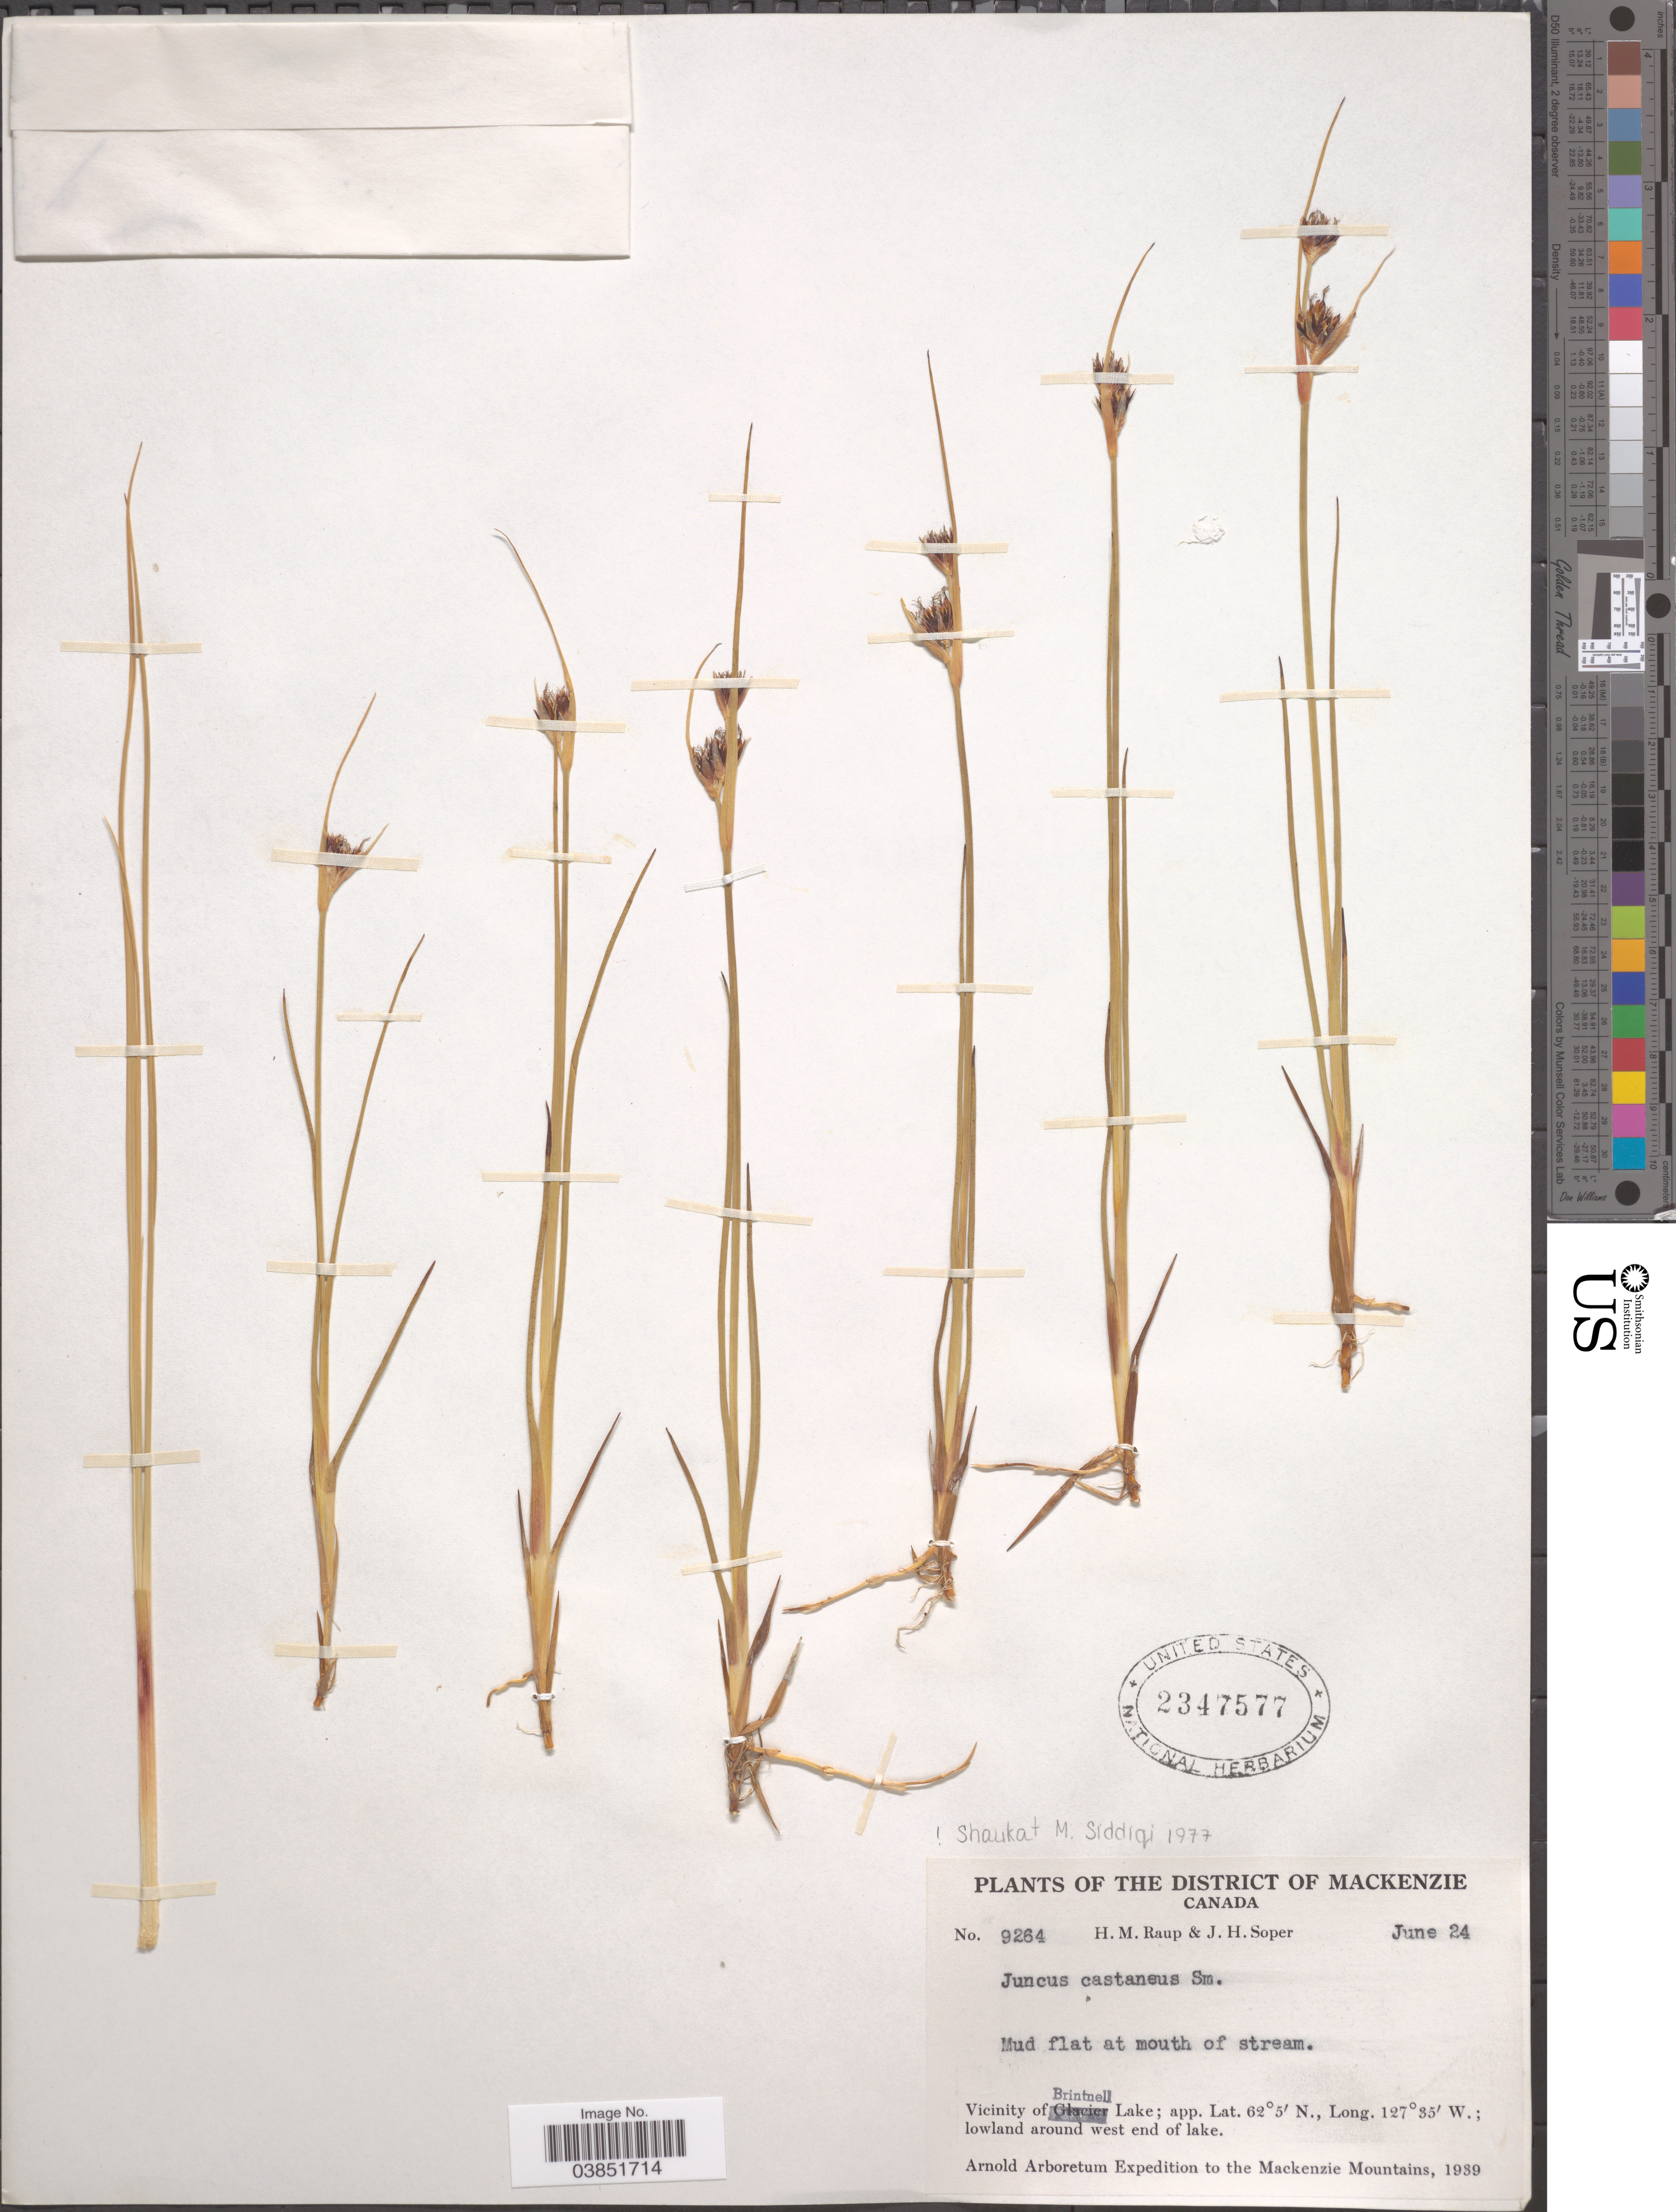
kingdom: Plantae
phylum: Tracheophyta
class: Liliopsida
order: Poales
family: Juncaceae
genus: Juncus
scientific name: Juncus castaneus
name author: Sm.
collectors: H. Raup & J. H. Soper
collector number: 9264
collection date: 1939-06-24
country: Canada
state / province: Northwest Territories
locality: The District of Mackenzie. Vicinity of Brintnell Lake; west end of lake. The Mackenzie Mountains.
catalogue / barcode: US 2347577